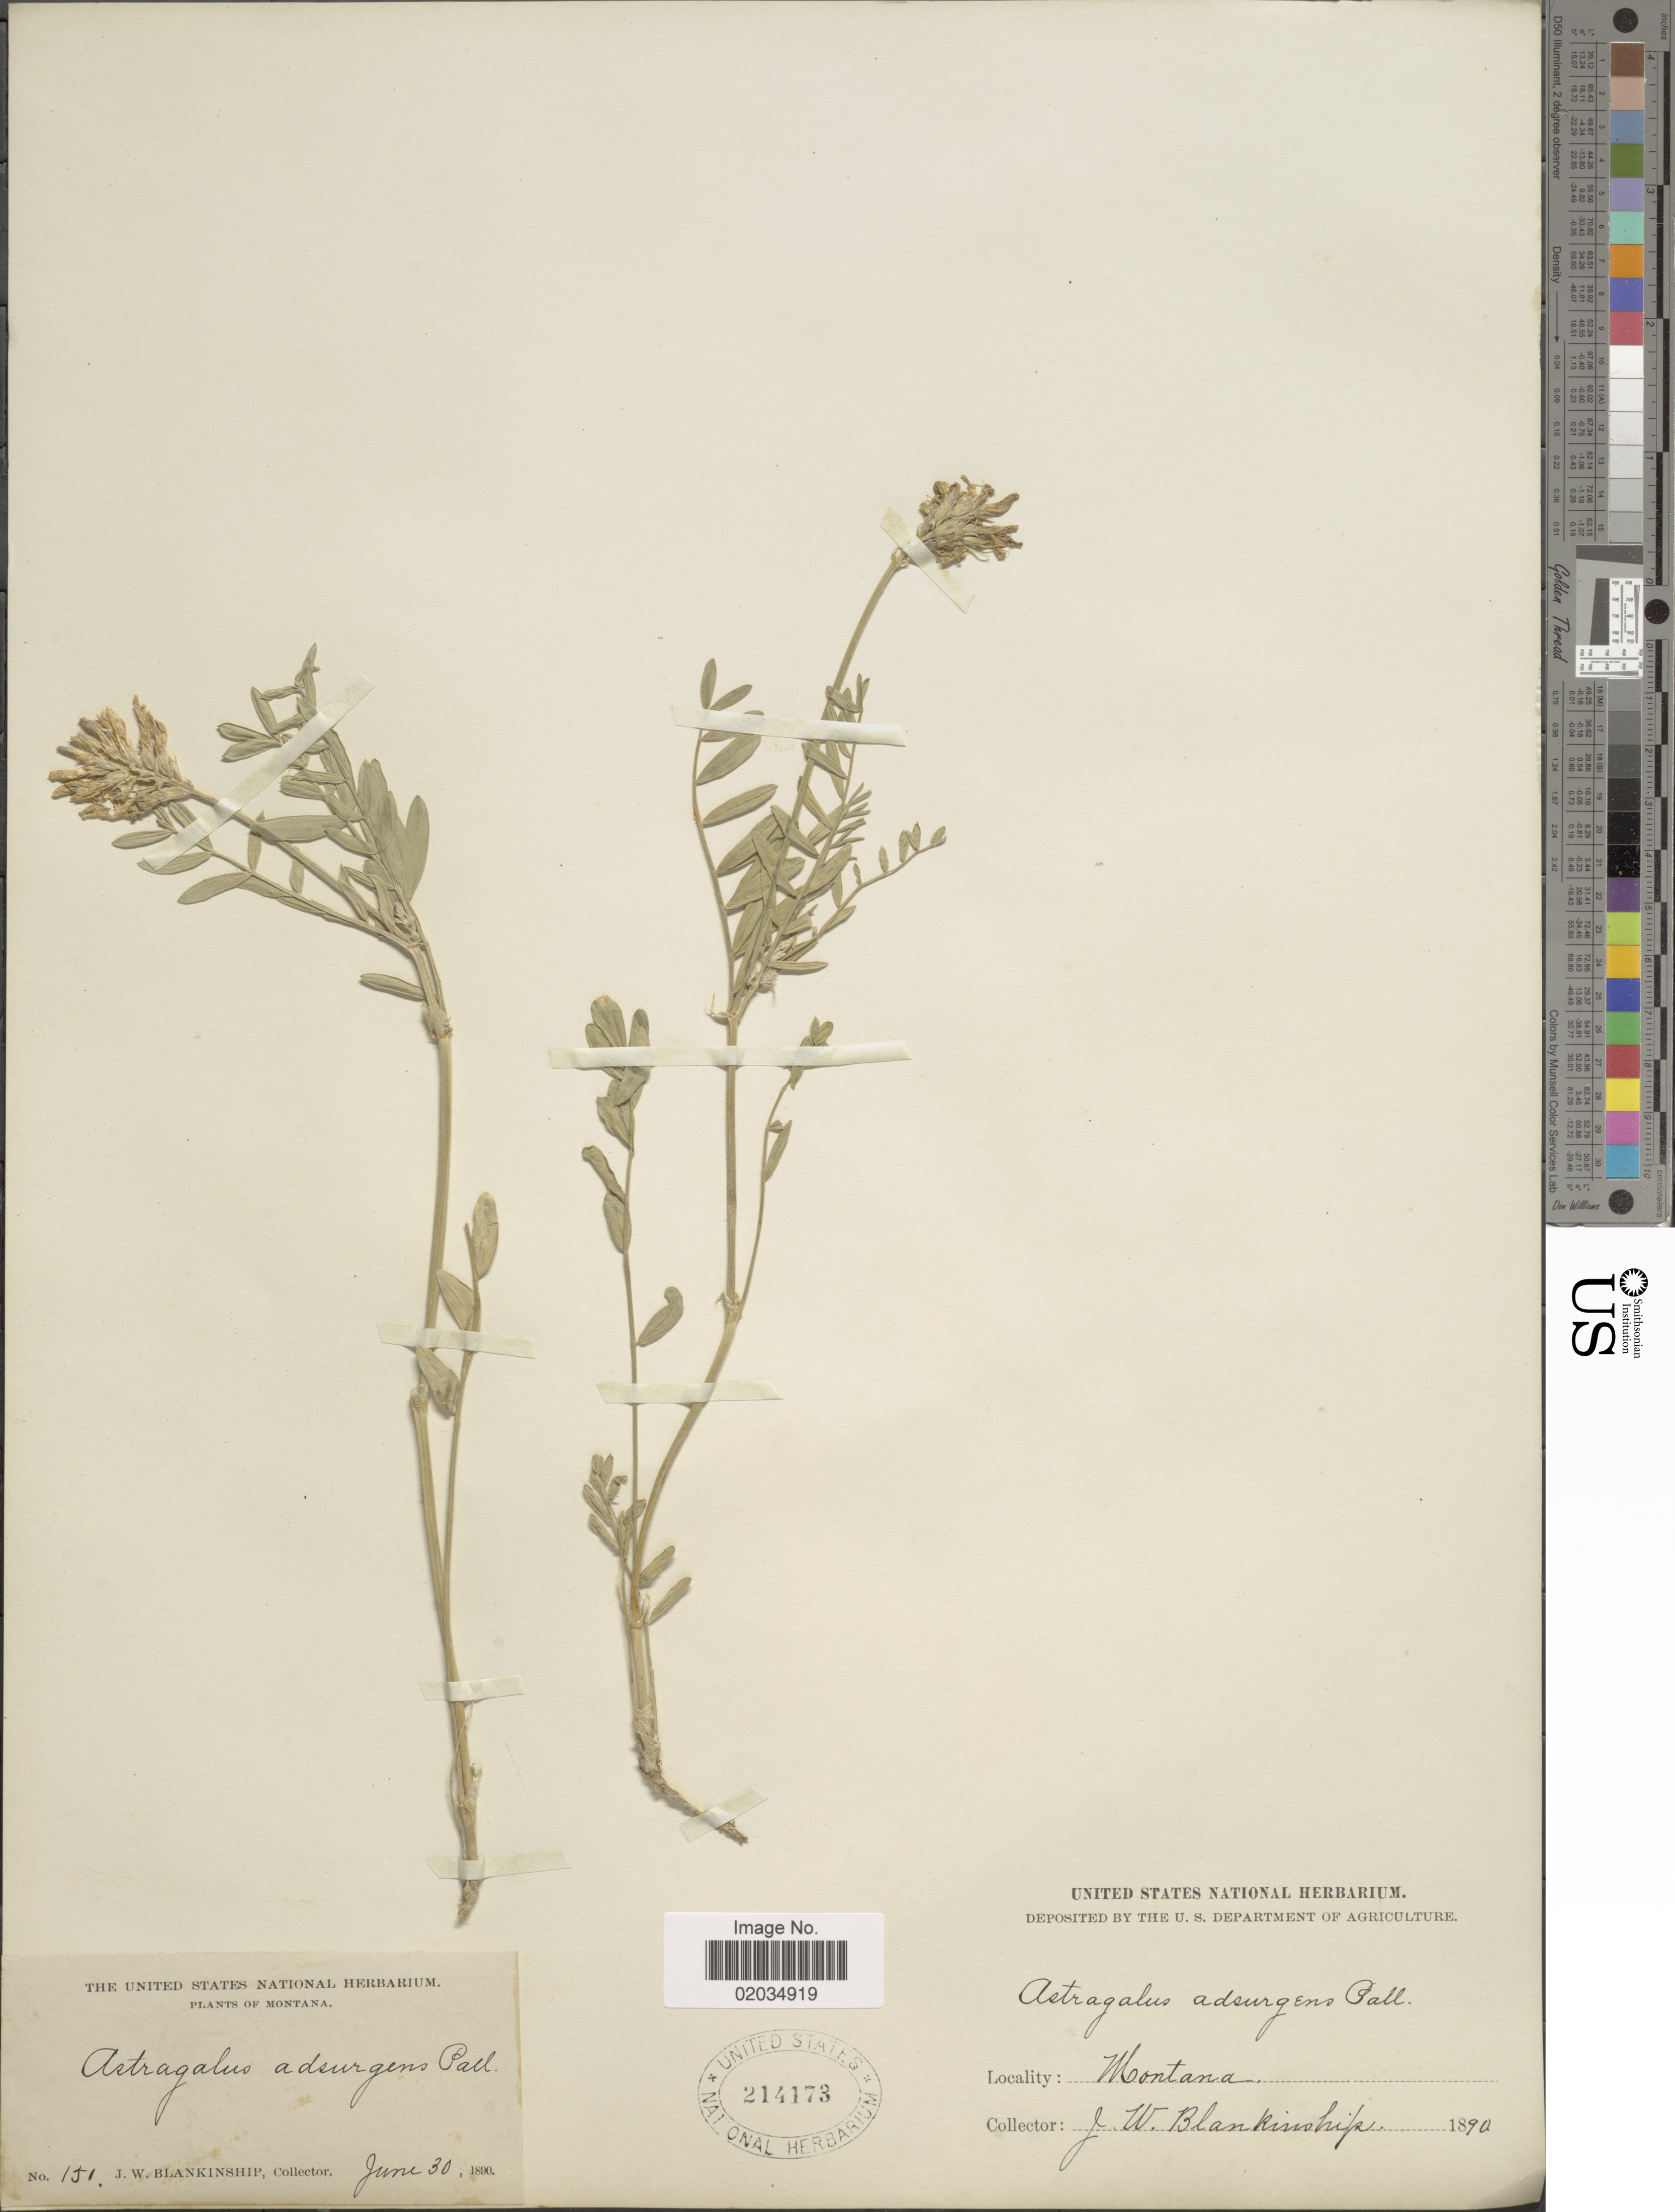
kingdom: Plantae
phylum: Tracheophyta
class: Magnoliopsida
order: Fabales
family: Fabaceae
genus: Astragalus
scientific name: Astragalus striatus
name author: Nutt.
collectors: J. W. Blankinship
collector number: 151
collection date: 1890-06-30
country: United States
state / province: Montana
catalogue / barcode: US 214173